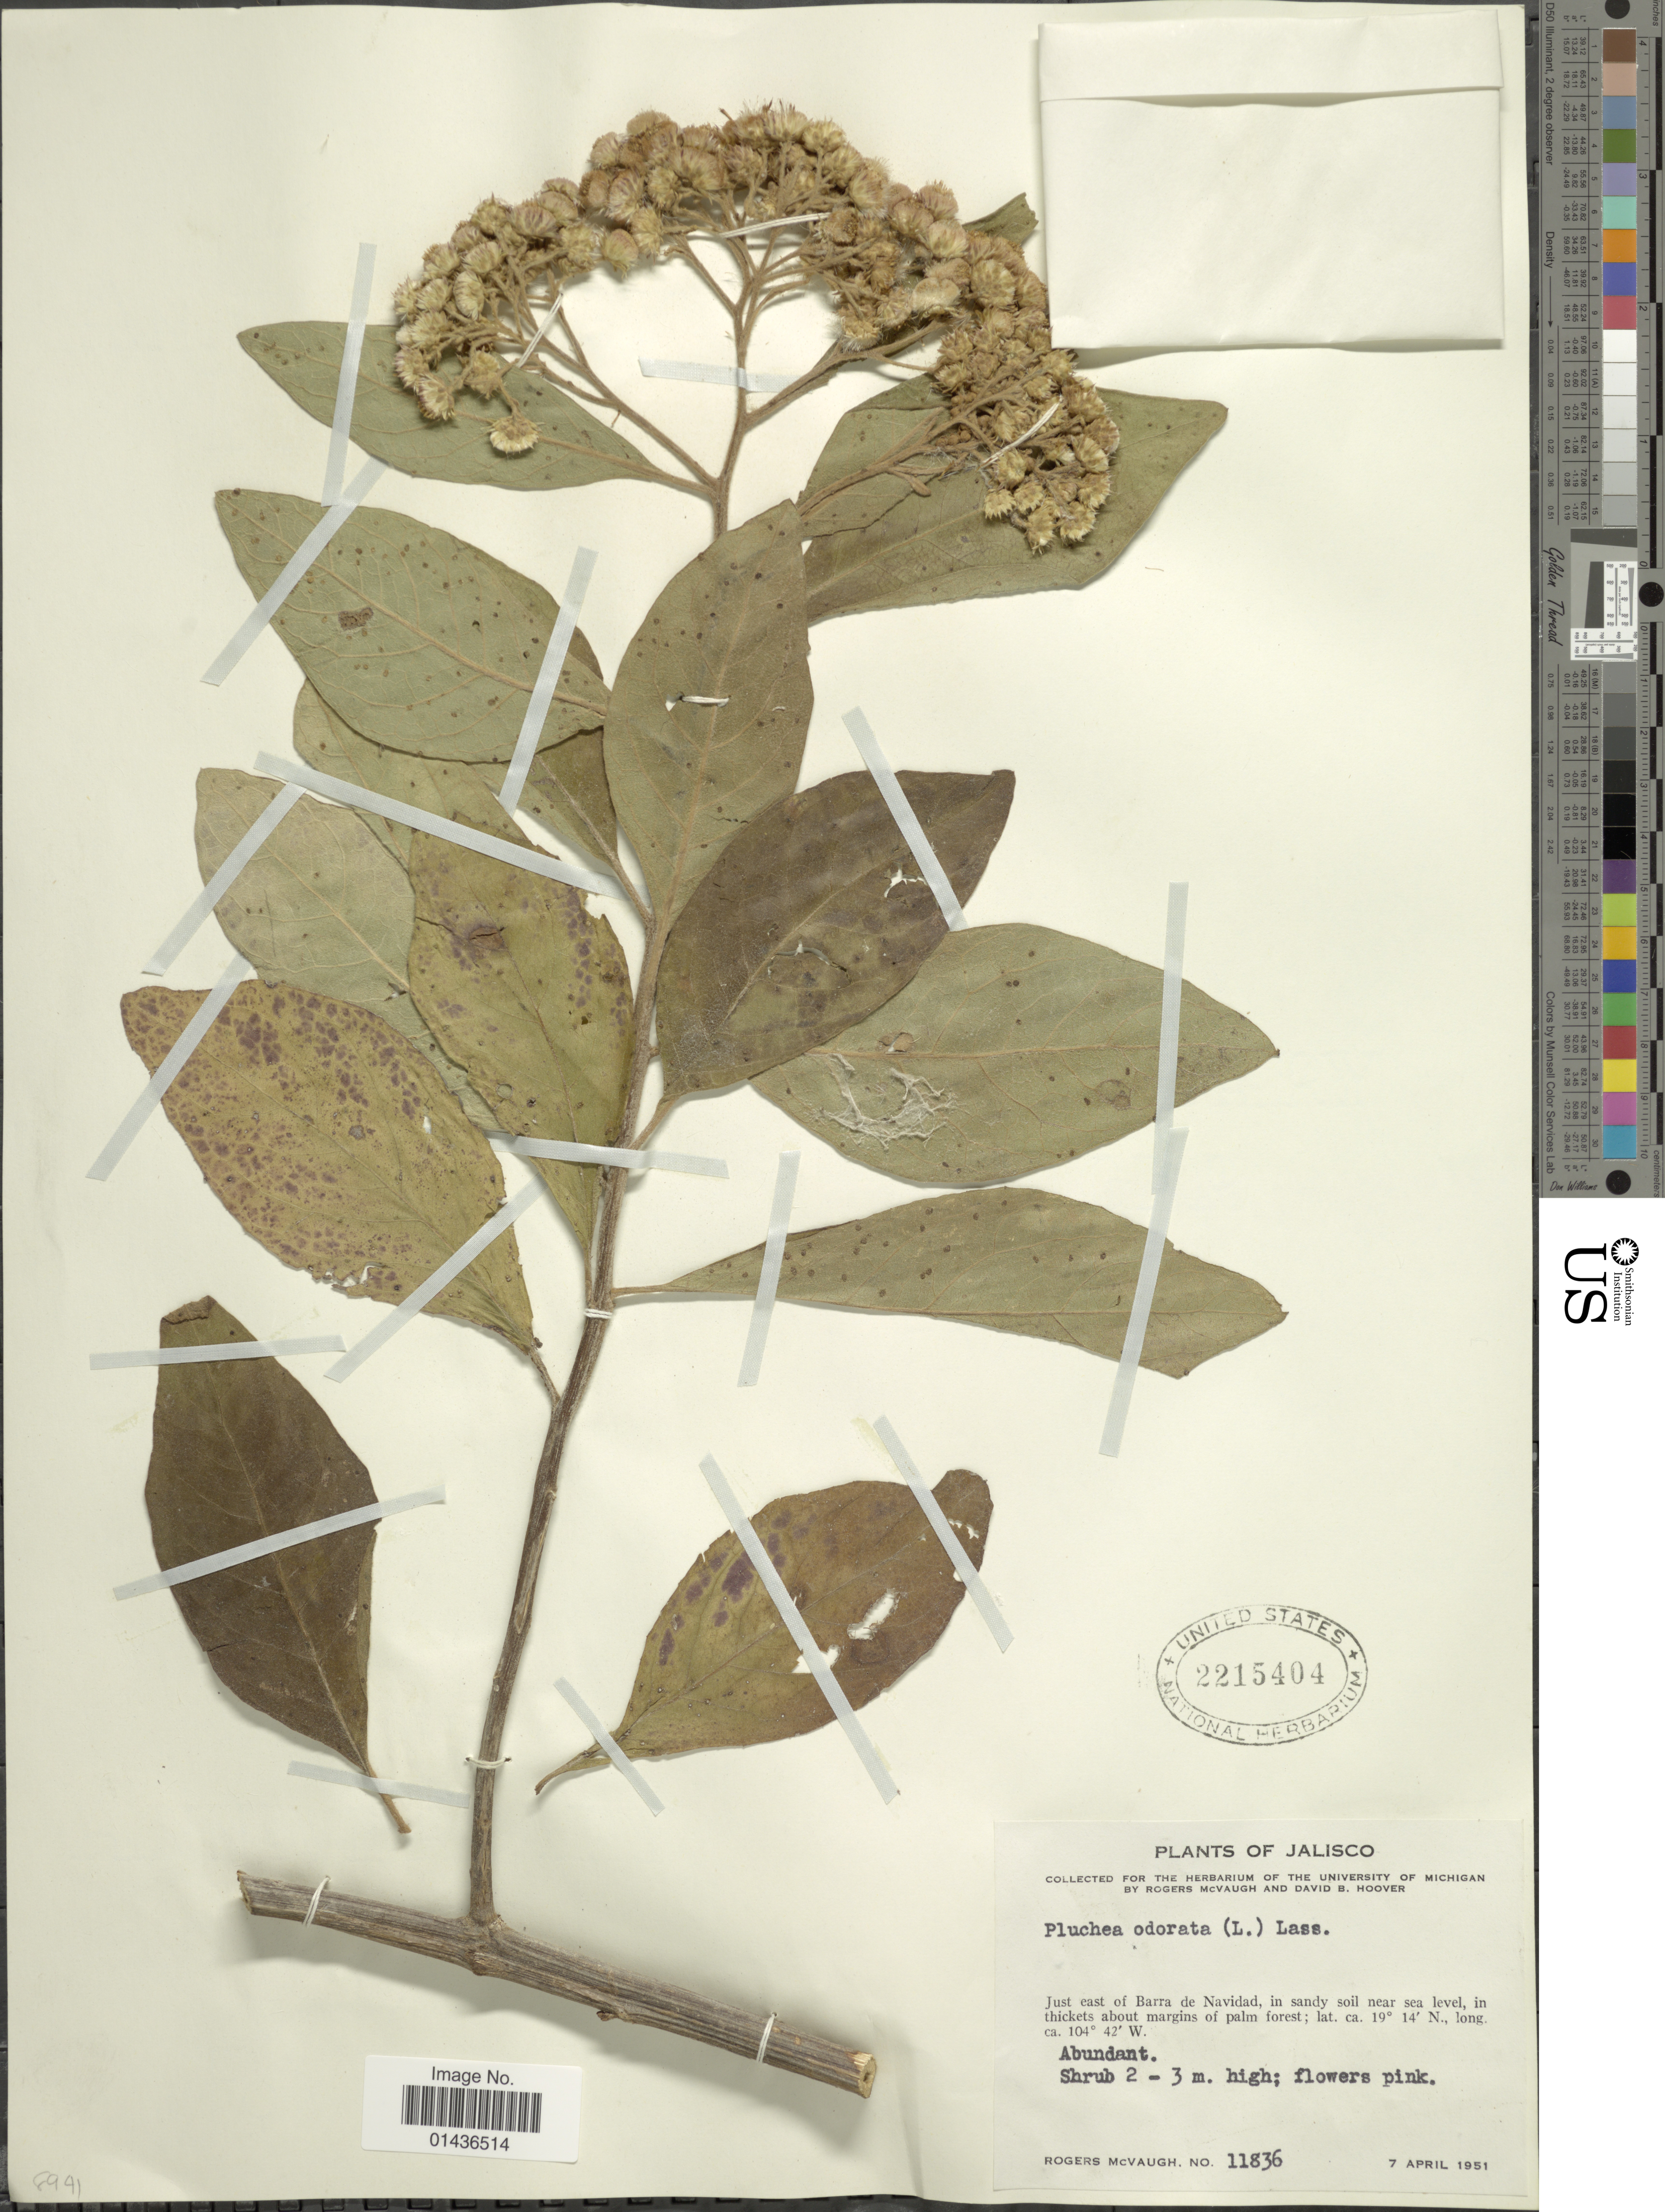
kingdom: Plantae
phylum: Tracheophyta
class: Magnoliopsida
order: Asterales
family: Asteraceae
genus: Pluchea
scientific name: Pluchea carolinensis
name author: (Jacq.) D. Don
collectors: R. McVaugh & D. B. Hoover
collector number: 11836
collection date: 1951-04-07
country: Mexico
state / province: Jalisco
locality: Just east of Barra de Navidad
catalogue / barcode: US 2215404